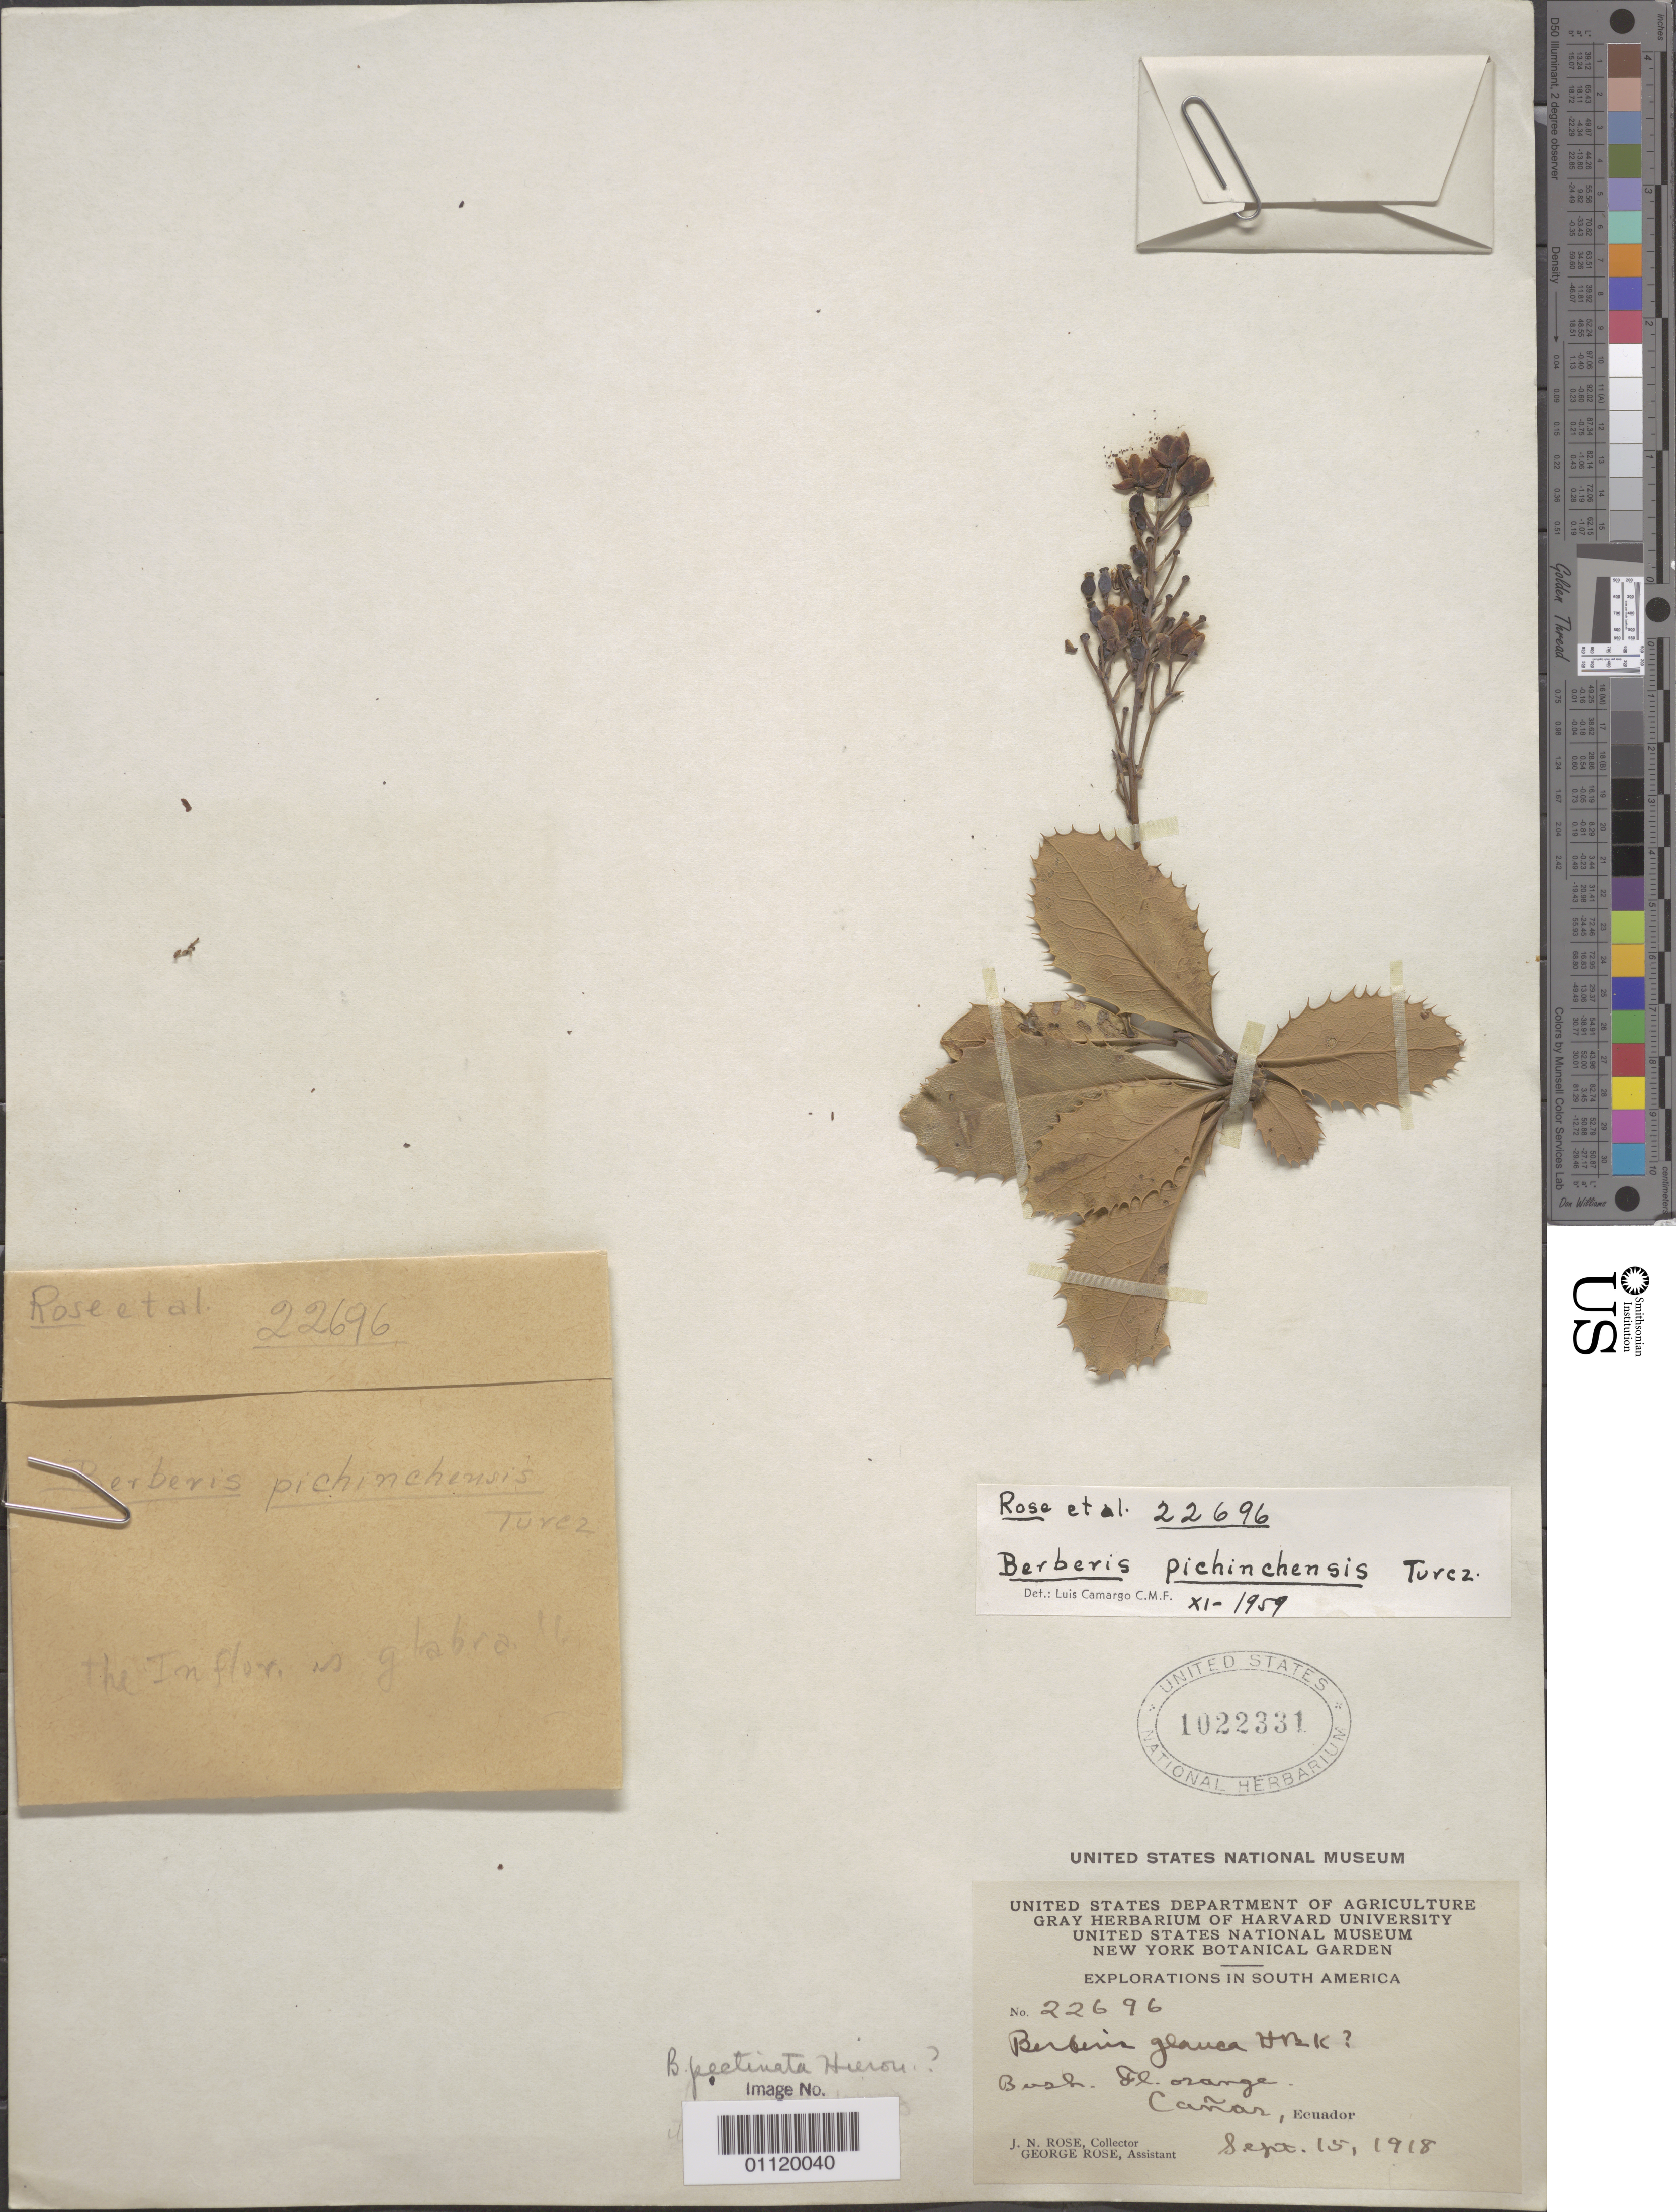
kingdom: Plantae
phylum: Tracheophyta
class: Magnoliopsida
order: Ranunculales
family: Berberidaceae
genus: Berberis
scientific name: Berberis pichinchensis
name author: Turcz.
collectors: J. N. Rose & G. Rose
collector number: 22696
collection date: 1918-09-15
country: Ecuador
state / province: Manabi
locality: Canas.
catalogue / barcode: US 1022331